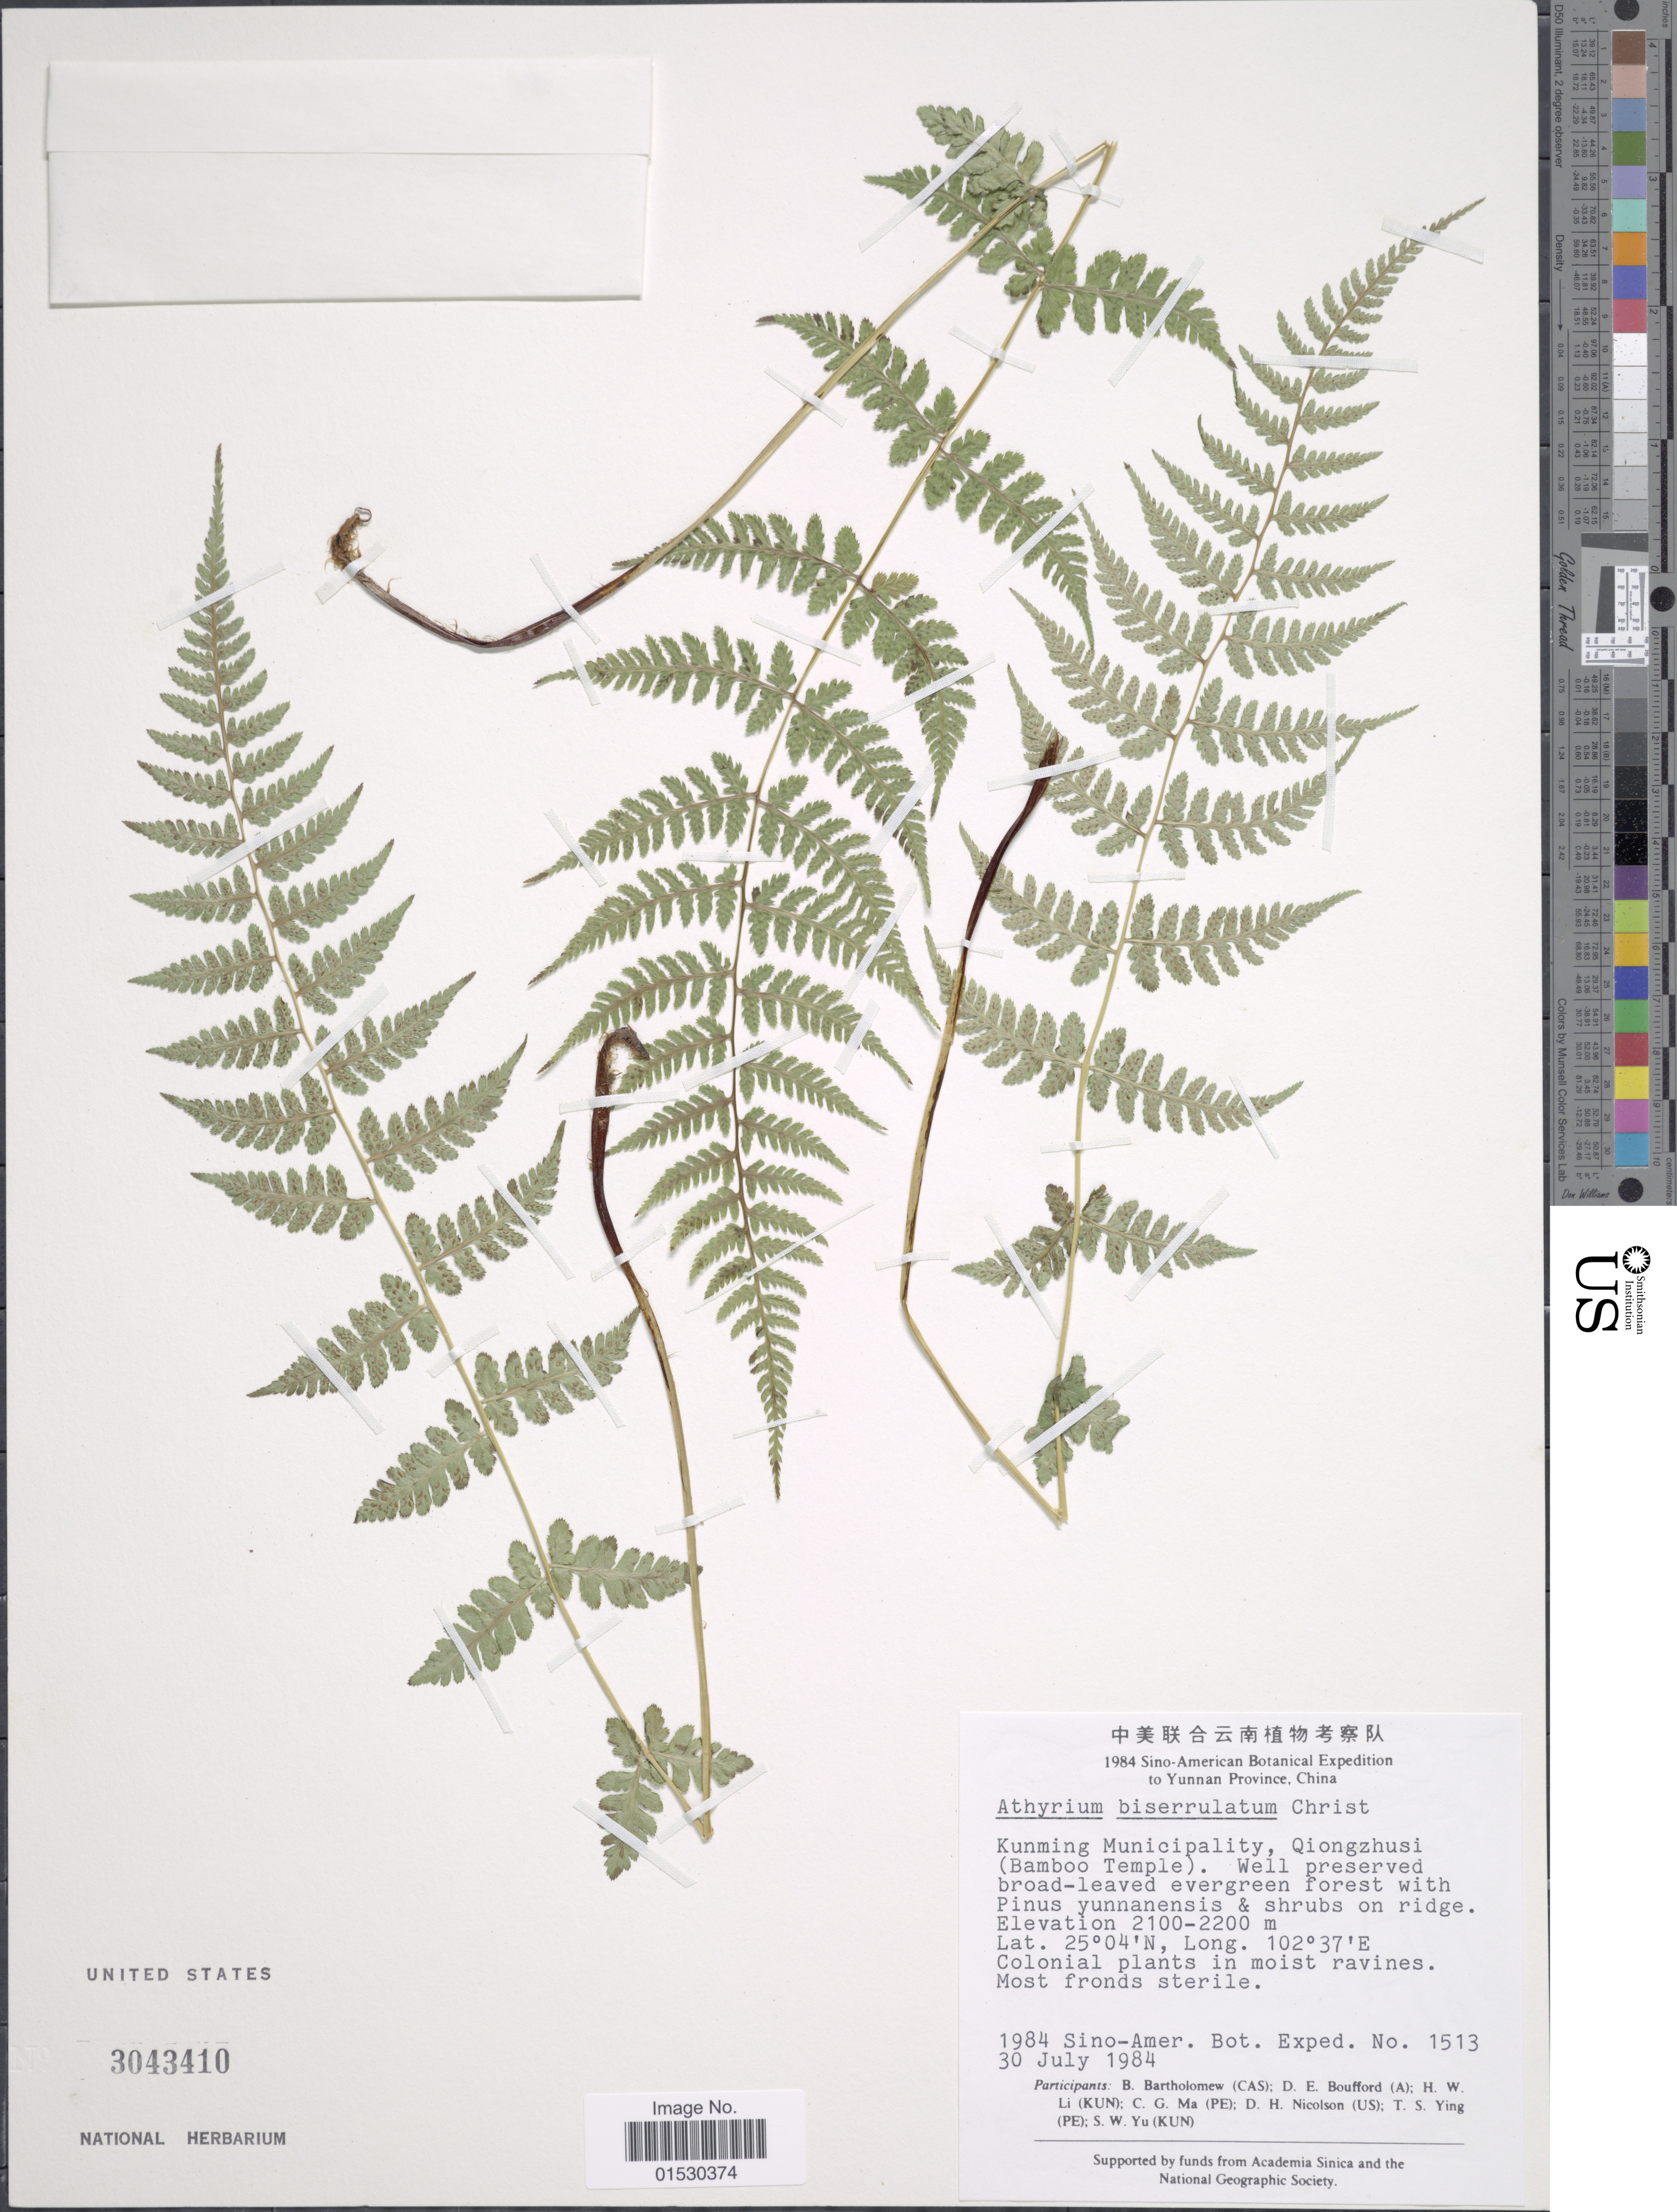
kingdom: Plantae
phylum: Tracheophyta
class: Polypodiopsida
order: Polypodiales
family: Athyriaceae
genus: Athyrium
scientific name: Athyrium biserrulatum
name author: Christ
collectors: Sino-Amer. Bot. Exped. 1984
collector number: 1513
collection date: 1984-07-30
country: China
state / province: Yunnan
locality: Kunming Municipality, Qiongzhusi (Bamboo Temple).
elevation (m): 2100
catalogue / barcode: US 3043410